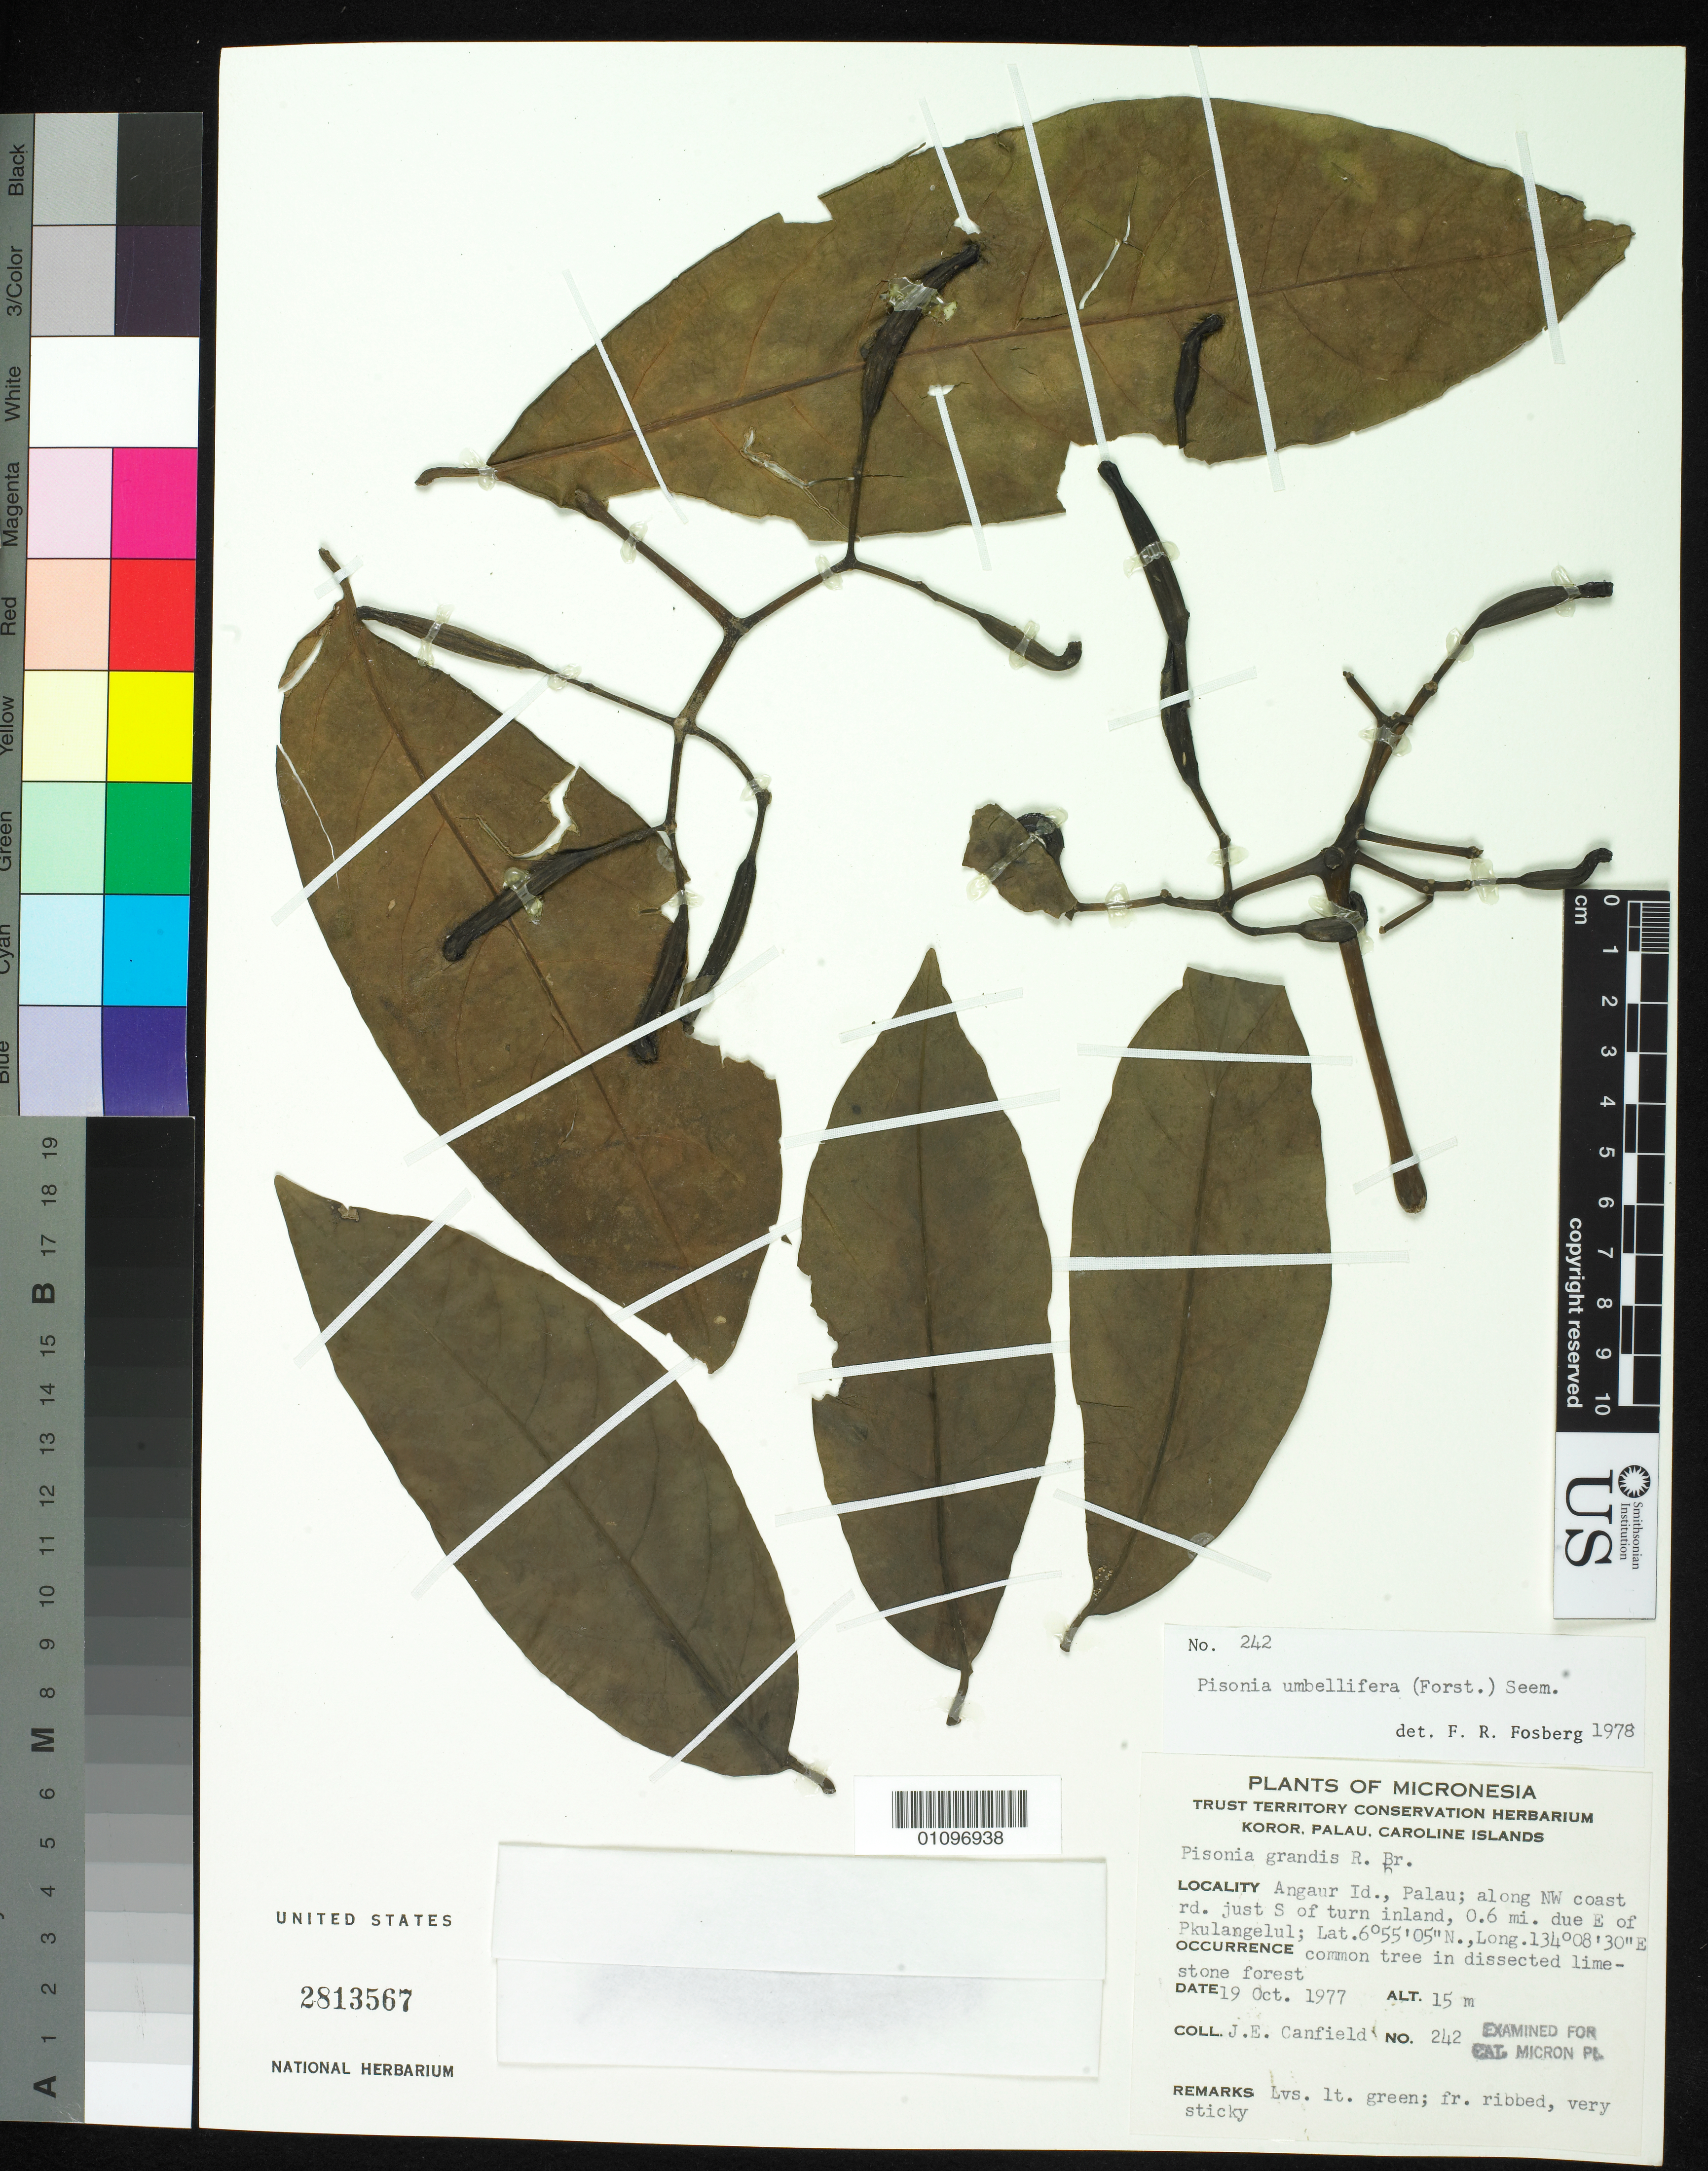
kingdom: Plantae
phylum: Tracheophyta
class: Magnoliopsida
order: Caryophyllales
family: Nyctaginaceae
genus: Ceodes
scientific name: Ceodes umbellifera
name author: J.R. Forst. & G. Forst.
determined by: Wagner, W. L., (BOT), Smithsonian Institution - National Museum of Natural History (UNITED STATES)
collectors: J. E. Canfield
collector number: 242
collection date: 1977-10-19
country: Palau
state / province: Angaur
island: Ngeaur [Angaur]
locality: Along NW coast Rd. just S. of Turn Island, .6 Mile due E of Phulangelul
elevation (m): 15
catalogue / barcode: US 2813567